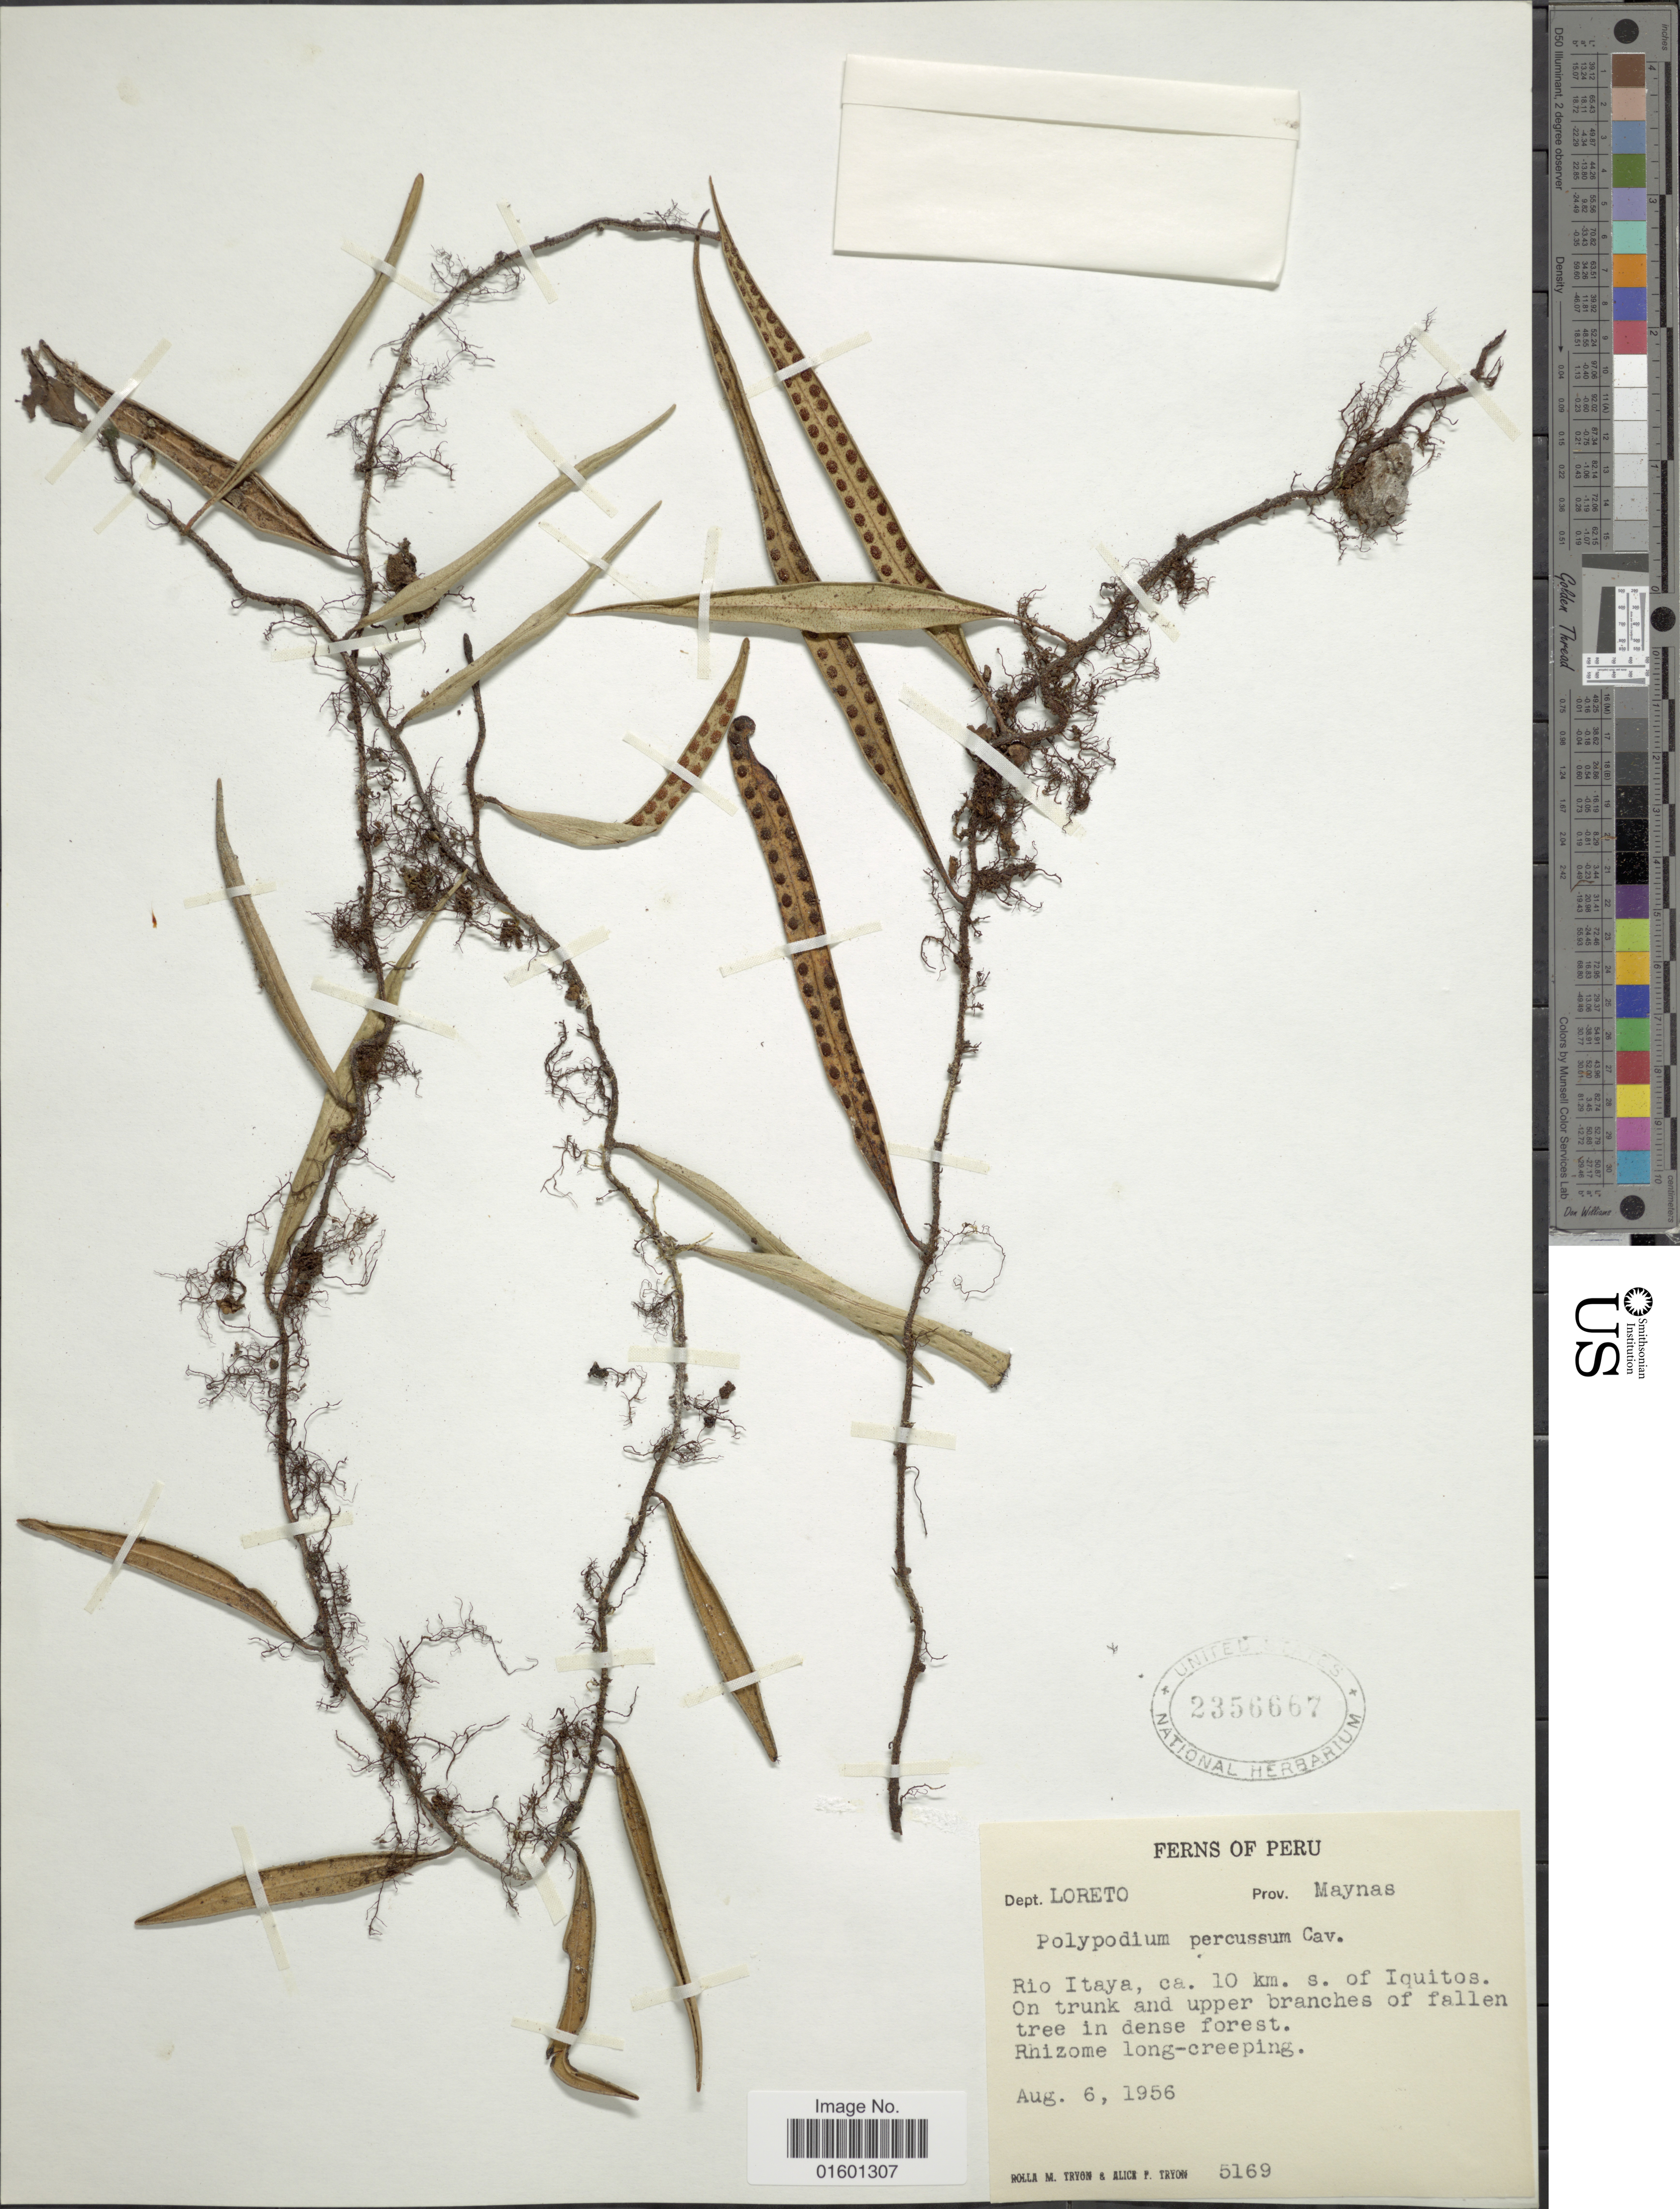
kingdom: Plantae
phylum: Tracheophyta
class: Polypodiopsida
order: Polypodiales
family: Polypodiaceae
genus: Microgramma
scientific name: Microgramma percussa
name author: (Cav.) de la Sota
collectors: R. M. Tryon & A. F. Tryon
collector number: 5169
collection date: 1956-08-06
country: Peru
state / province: Loreto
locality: Prov. Maynas, Rio Itaya, ca. 10 km s. of Iquitos. On trunk and upper branches of fallen tree in dense forest, Rhizome long creeping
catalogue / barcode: US 2356667